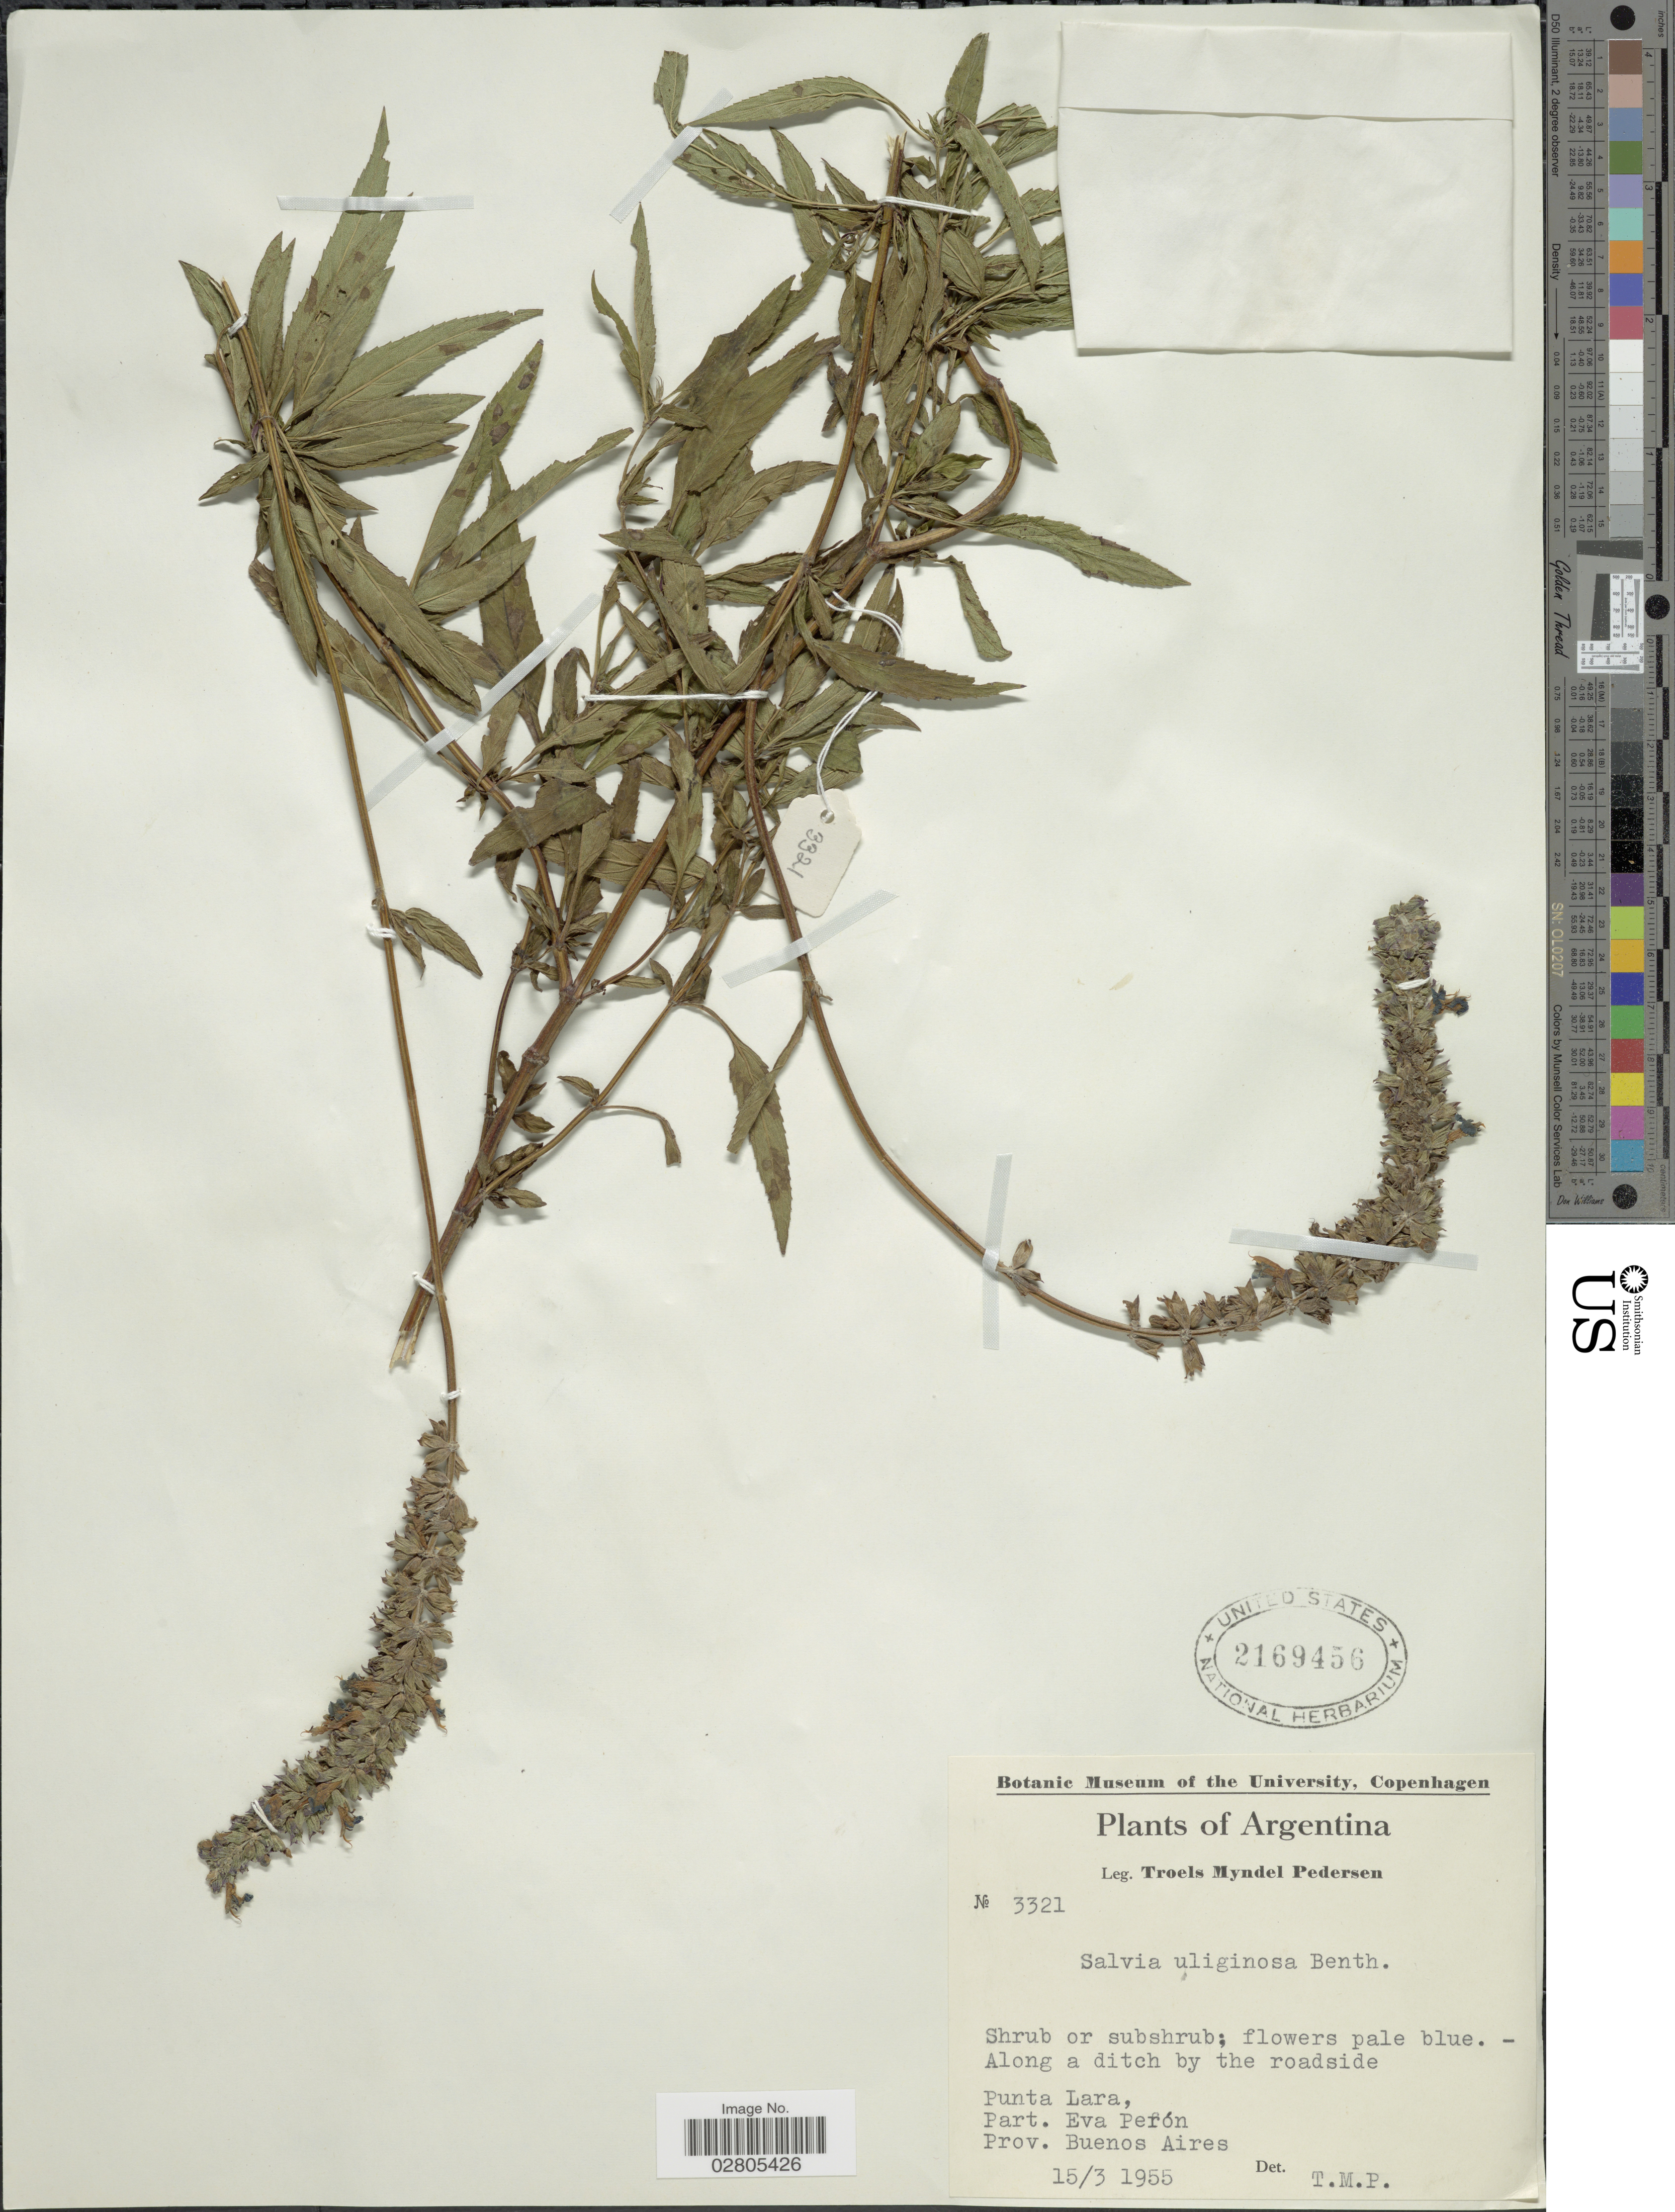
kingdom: Plantae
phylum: Tracheophyta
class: Magnoliopsida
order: Lamiales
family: Lamiaceae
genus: Salvia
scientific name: Salvia uliginosa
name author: Benth.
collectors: T. Pederson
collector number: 3321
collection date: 1955-03-15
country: Argentina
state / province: Buenos Aires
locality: Punta Lara, Part. Eva Perón, Prov. Buenos Aires.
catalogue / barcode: US 2169456